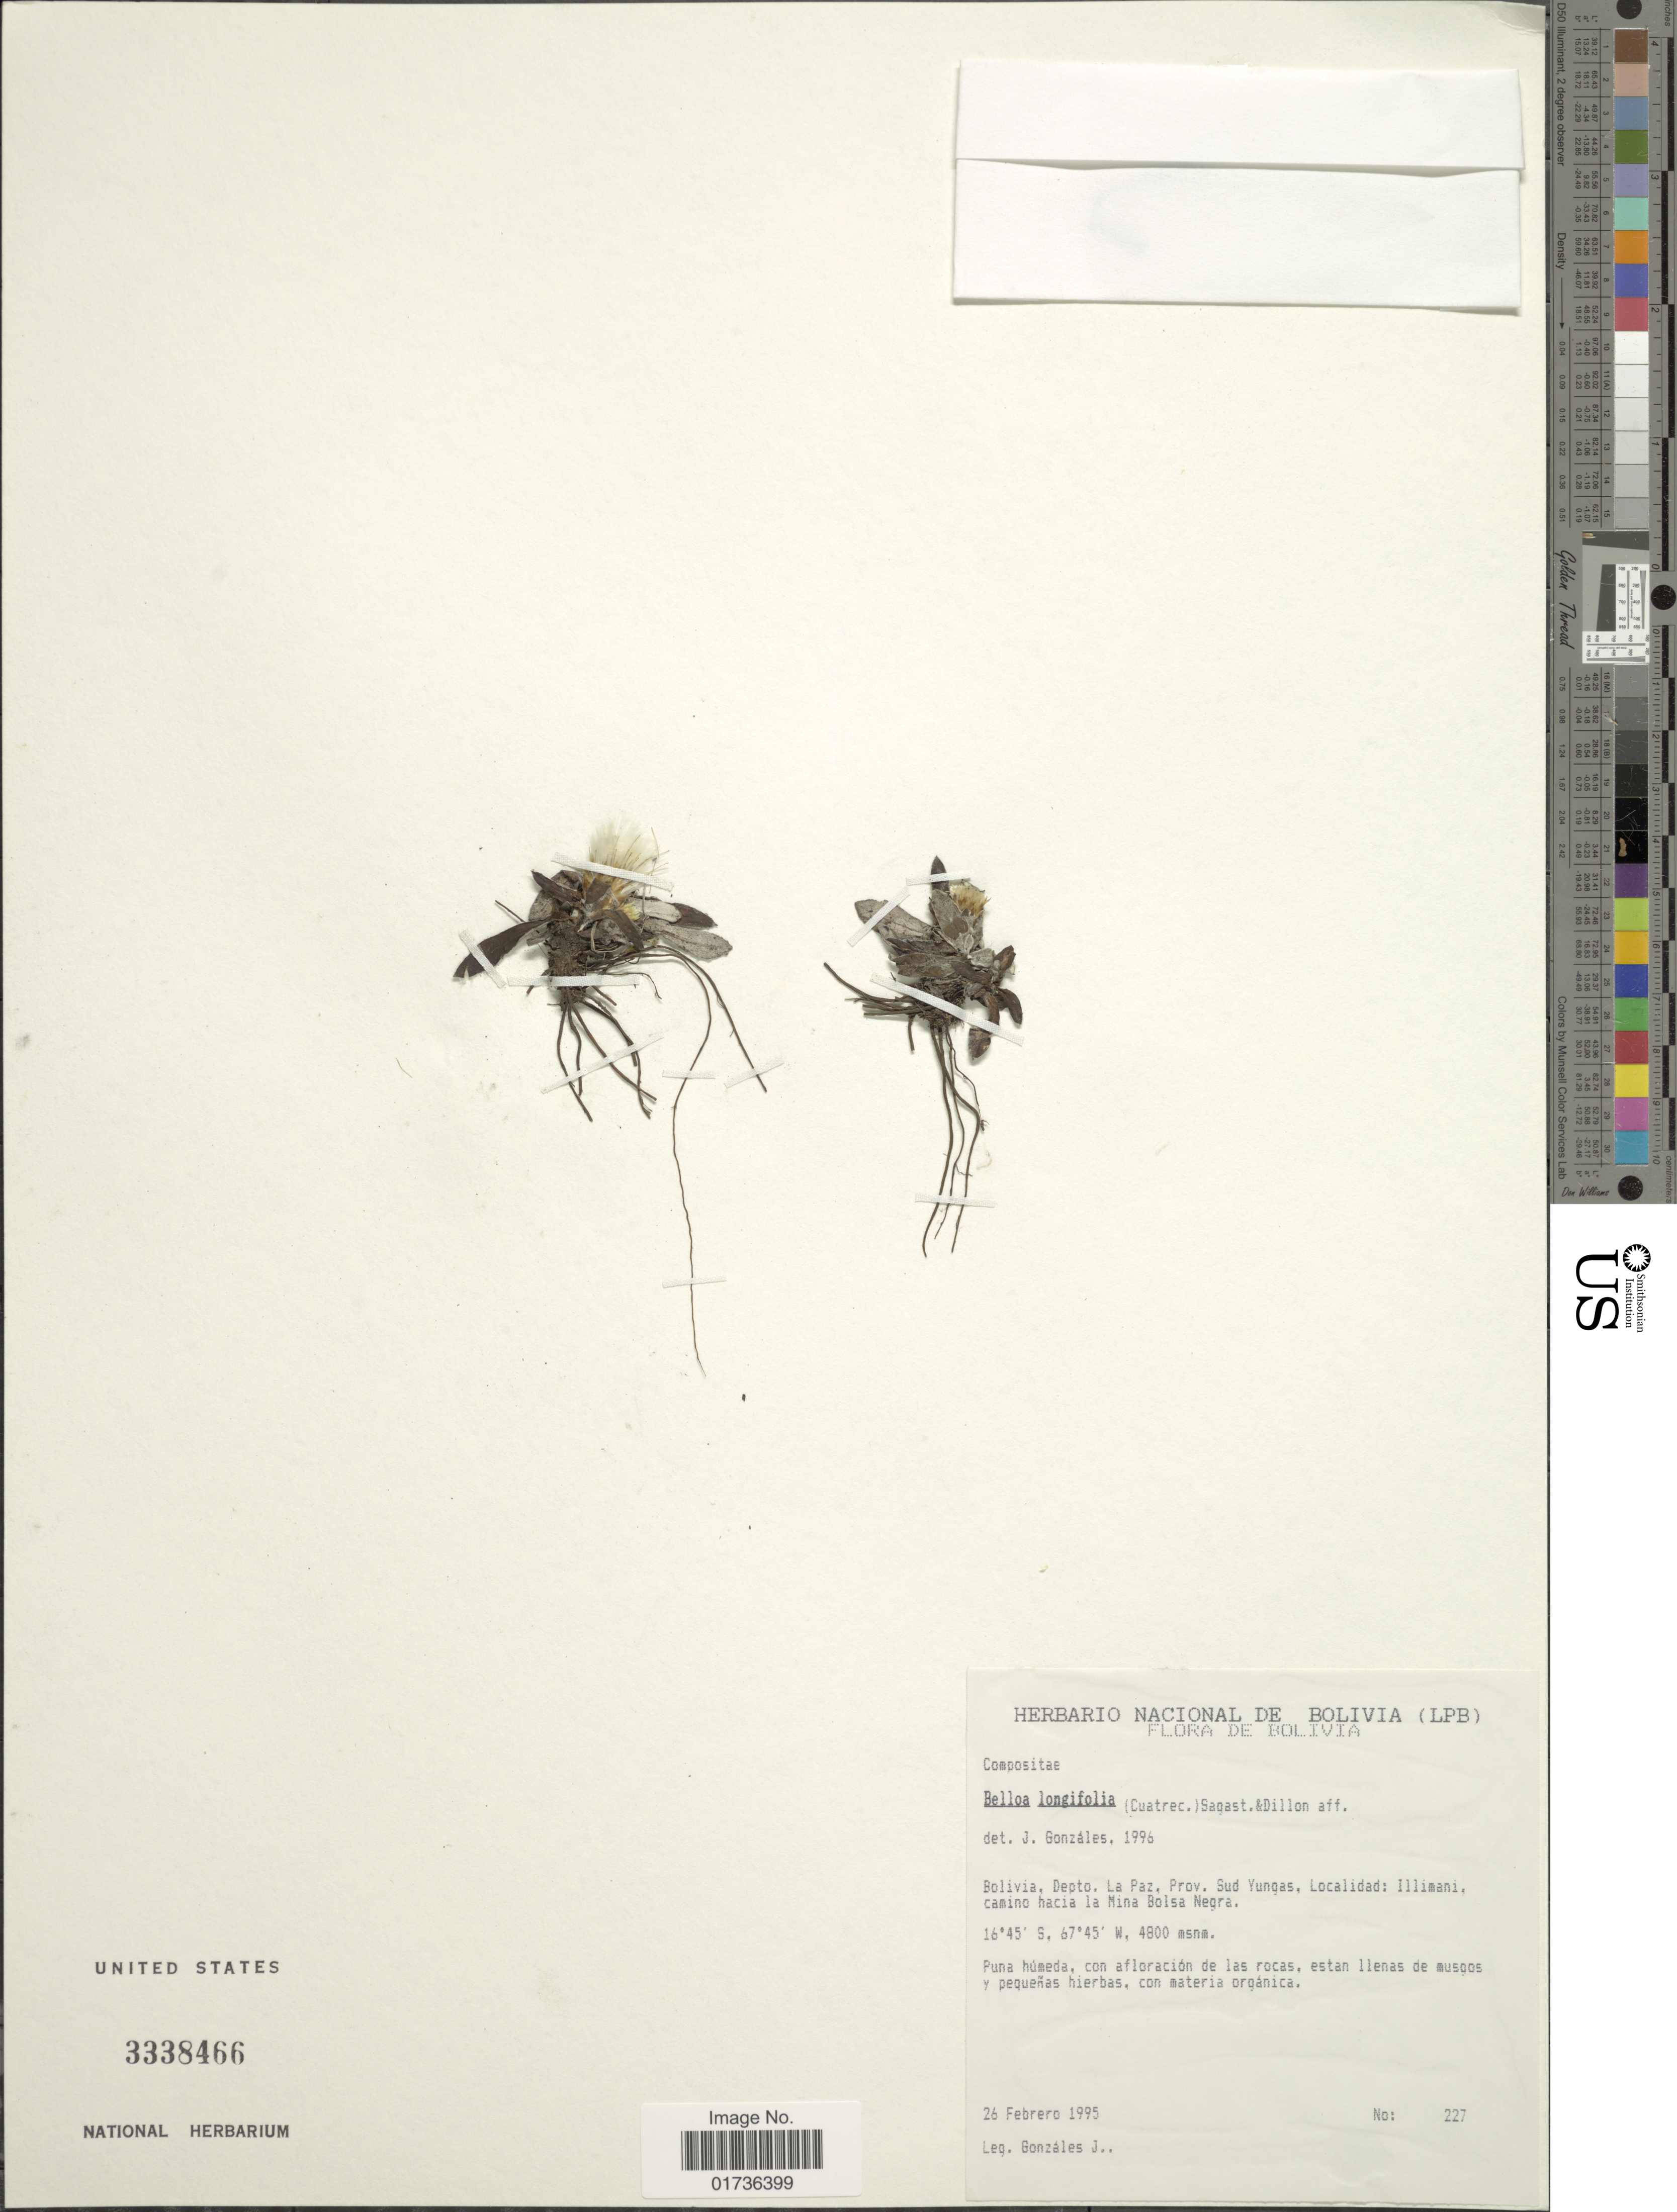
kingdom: Plantae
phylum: Tracheophyta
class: Magnoliopsida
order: Asterales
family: Asteraceae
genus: Belloa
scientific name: Belloa longifolia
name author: (Cuatrec. & Aristeg.) Sagást. & M.O. Dillon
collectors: J. Gonzales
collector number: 227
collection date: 1995-02-26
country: Bolivia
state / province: La Paz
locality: Depto. La Paz, Prov. Sud Yungas, Illimani camino hacia la Mina Bolsa Negra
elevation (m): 4800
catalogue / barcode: US 3338466